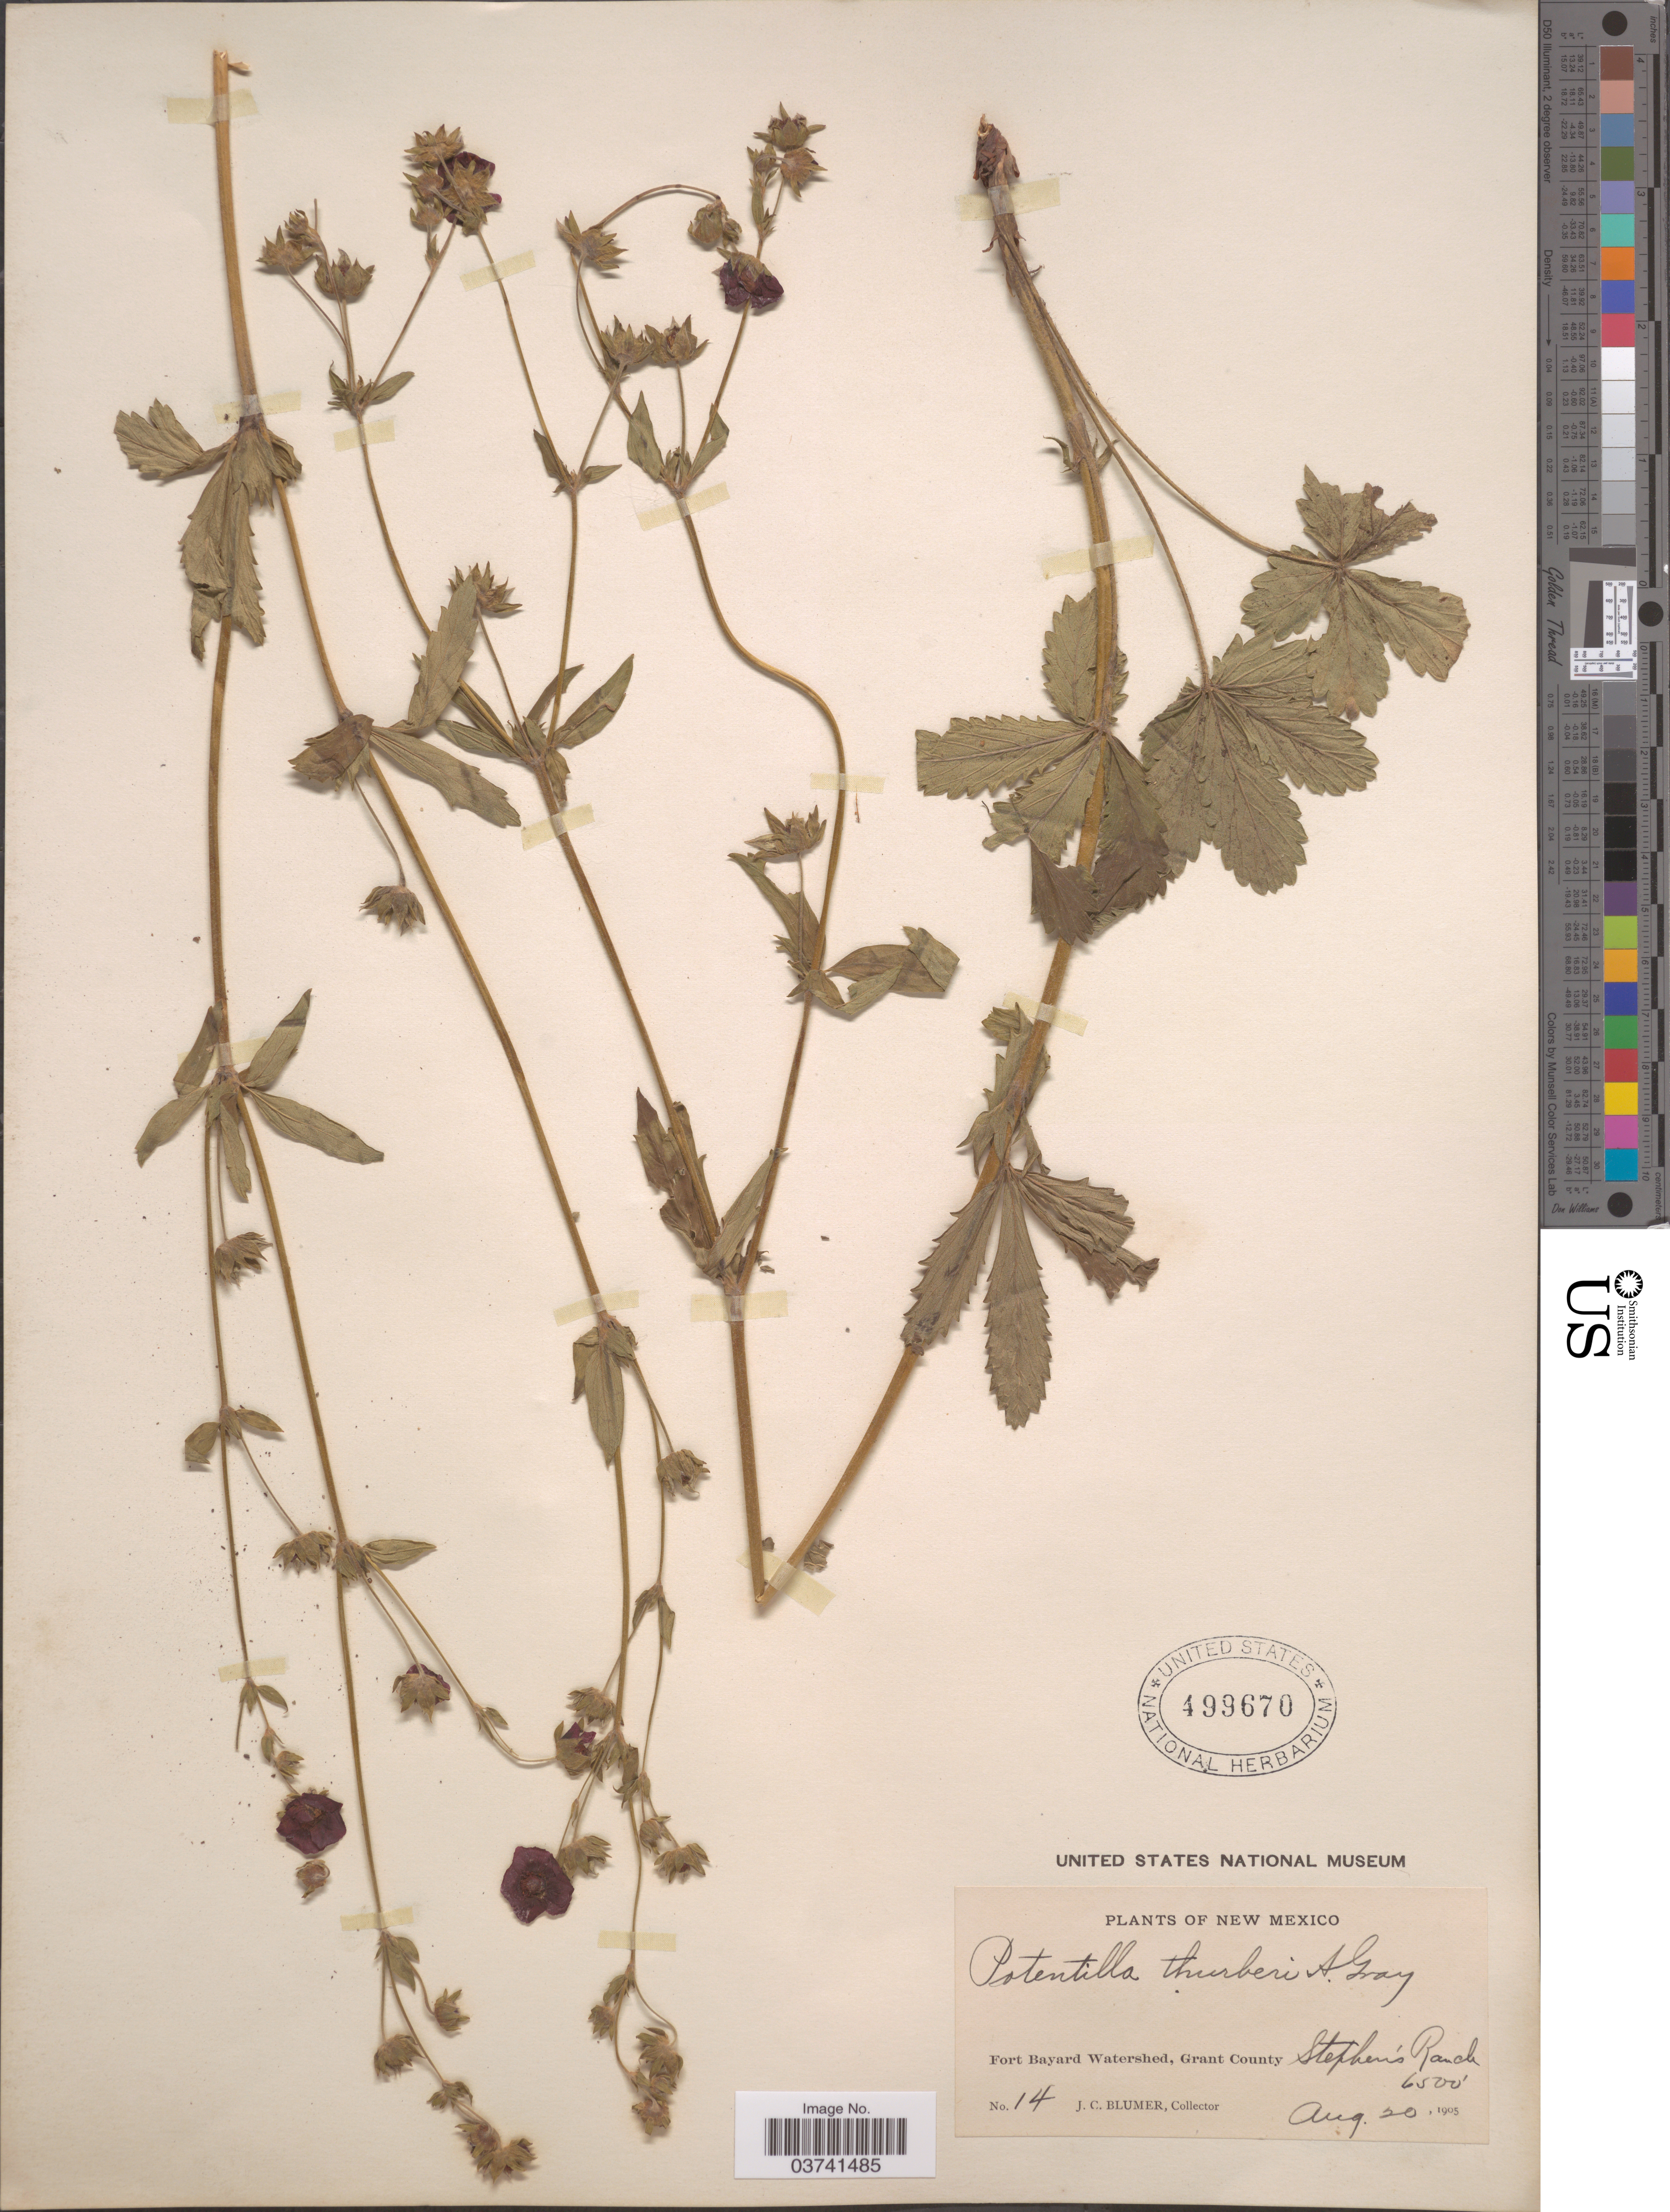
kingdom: Plantae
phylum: Tracheophyta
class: Magnoliopsida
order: Rosales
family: Rosaceae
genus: Potentilla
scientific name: Potentilla thurberi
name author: A. Gray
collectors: J. C. Blumer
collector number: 14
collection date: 1905-08-20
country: United States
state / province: New Mexico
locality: Fort Bayard Watershed, Grant County. Stephen's Ranch.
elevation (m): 1981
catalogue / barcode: US 499670